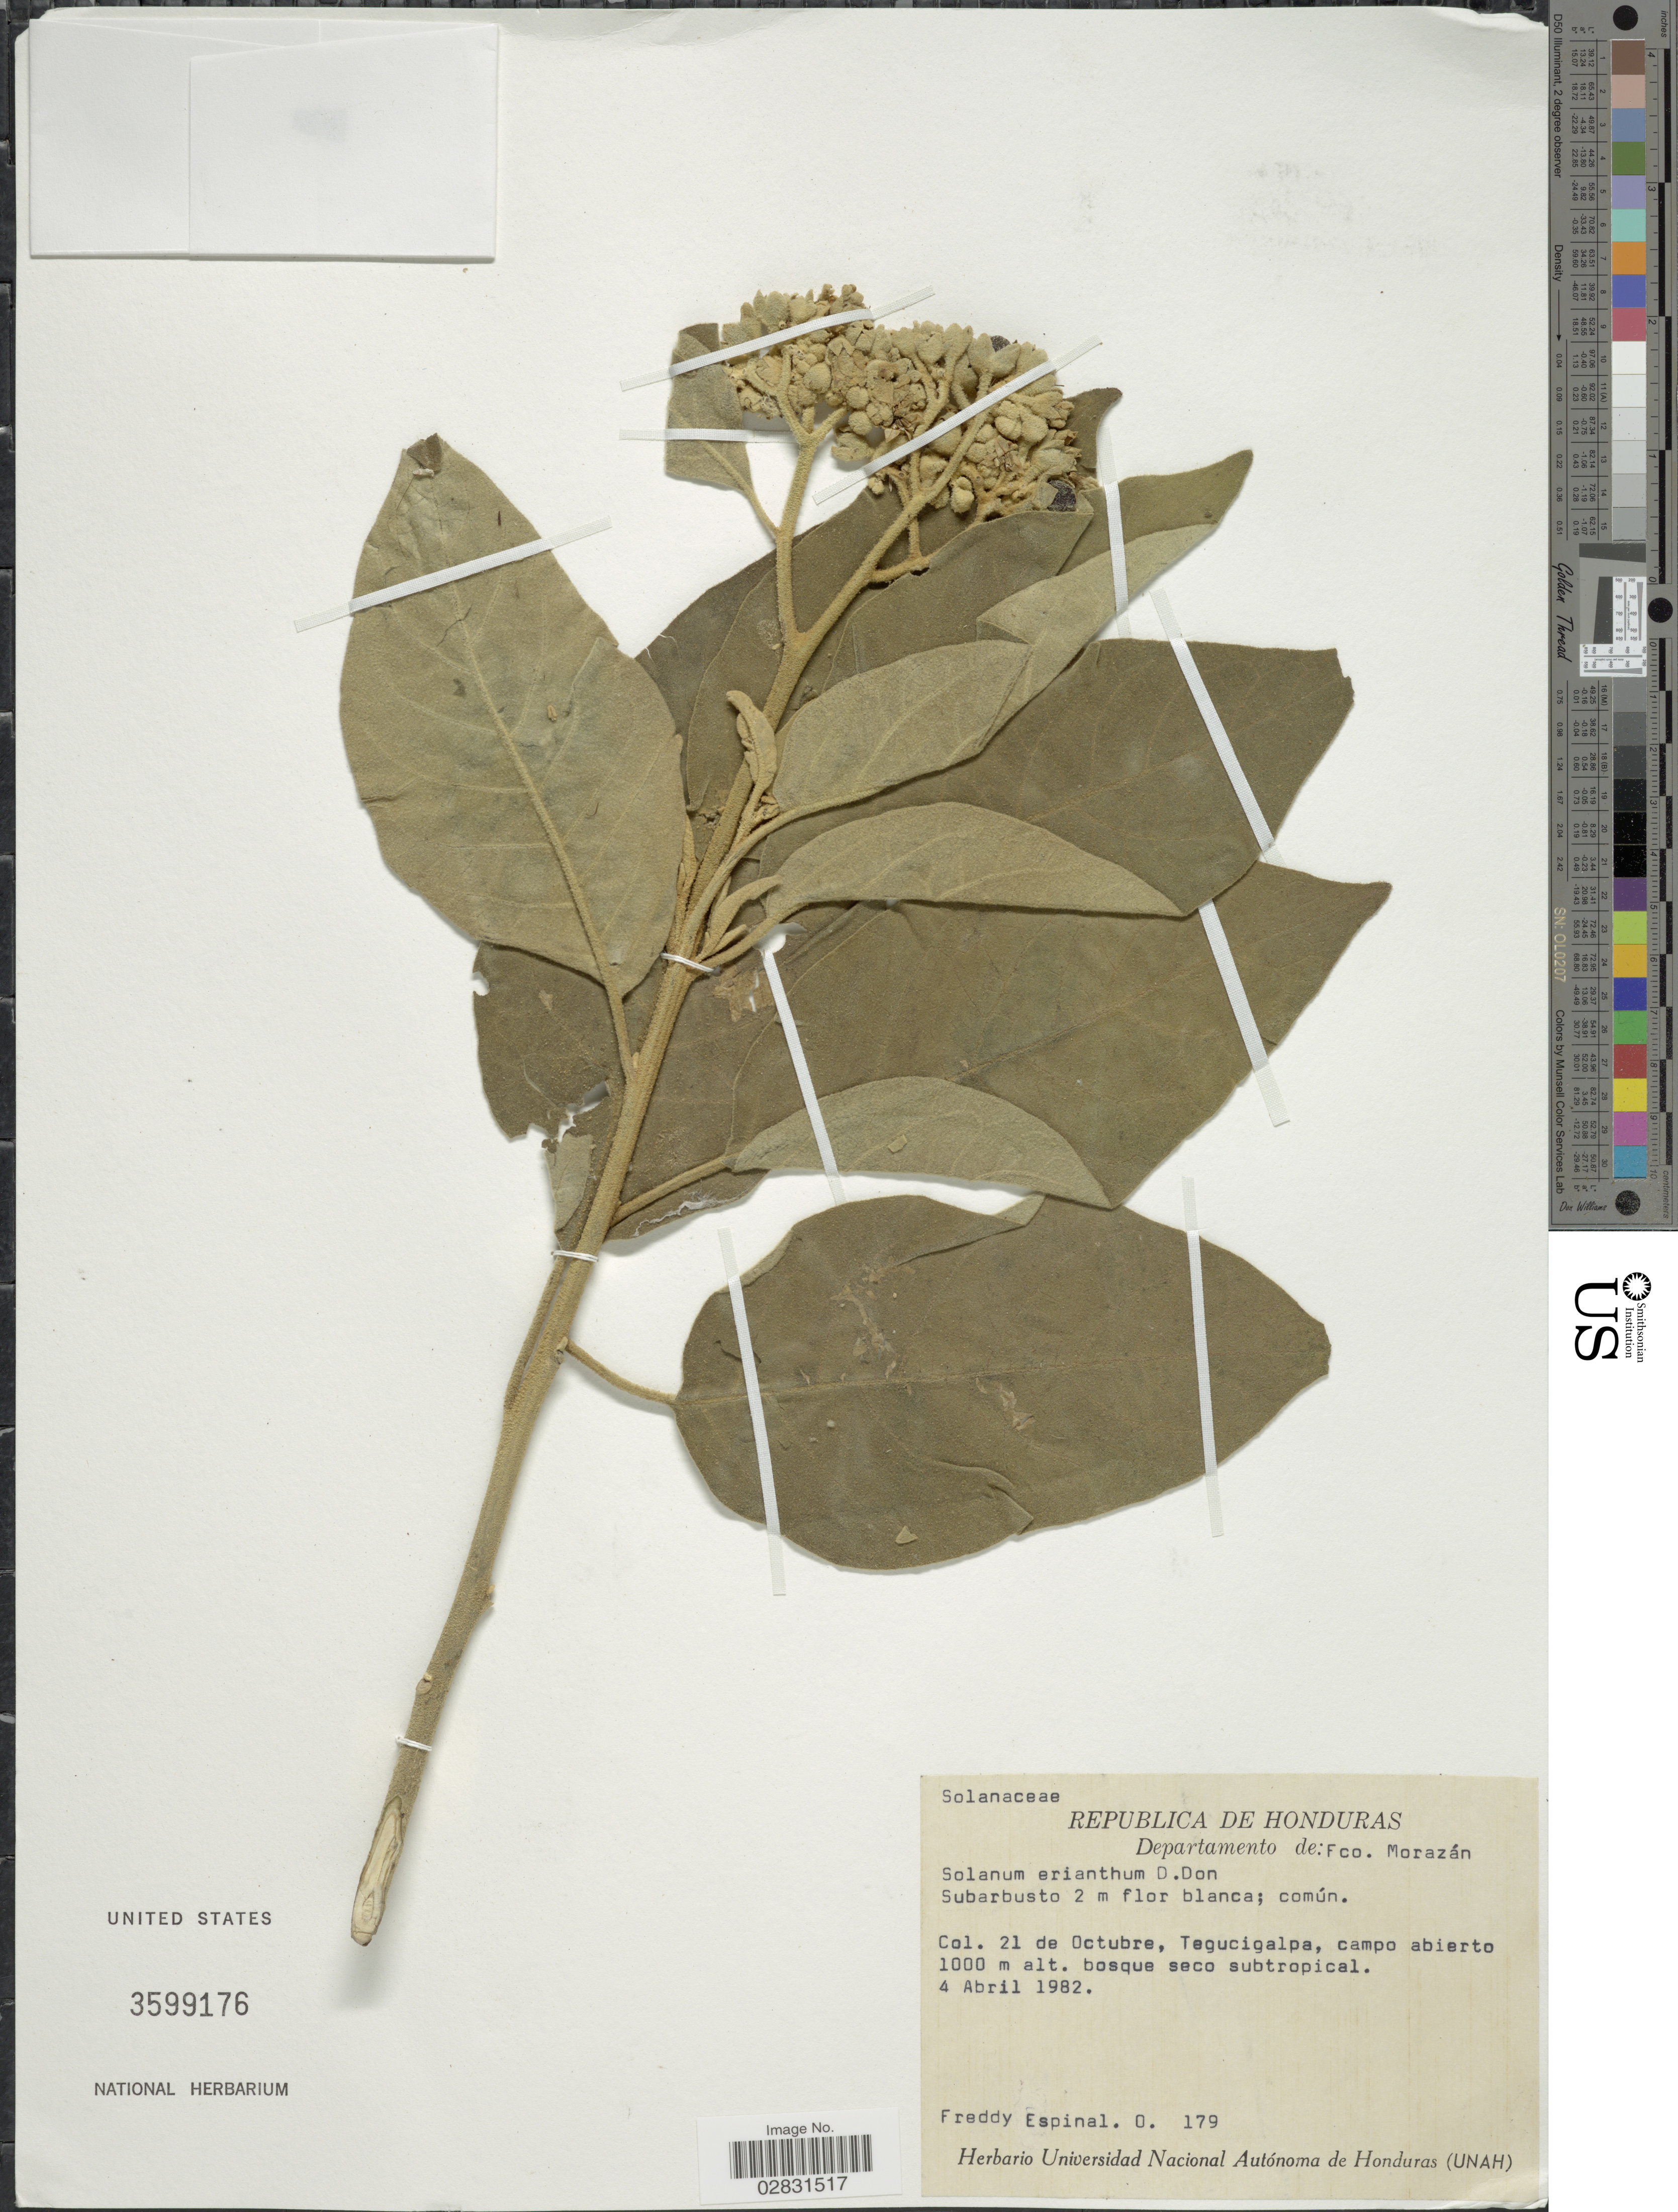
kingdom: Plantae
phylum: Tracheophyta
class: Magnoliopsida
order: Solanales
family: Solanaceae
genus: Solanum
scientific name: Solanum erianthum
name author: D. Don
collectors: F. Espinal O.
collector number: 179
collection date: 1982-04-04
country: Honduras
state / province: Fco. Morazán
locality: Departamento de: Fco. Morazán. 21 de Octubre, Tegucicalpa, campo abierto.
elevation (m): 1000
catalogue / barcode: US 3599176